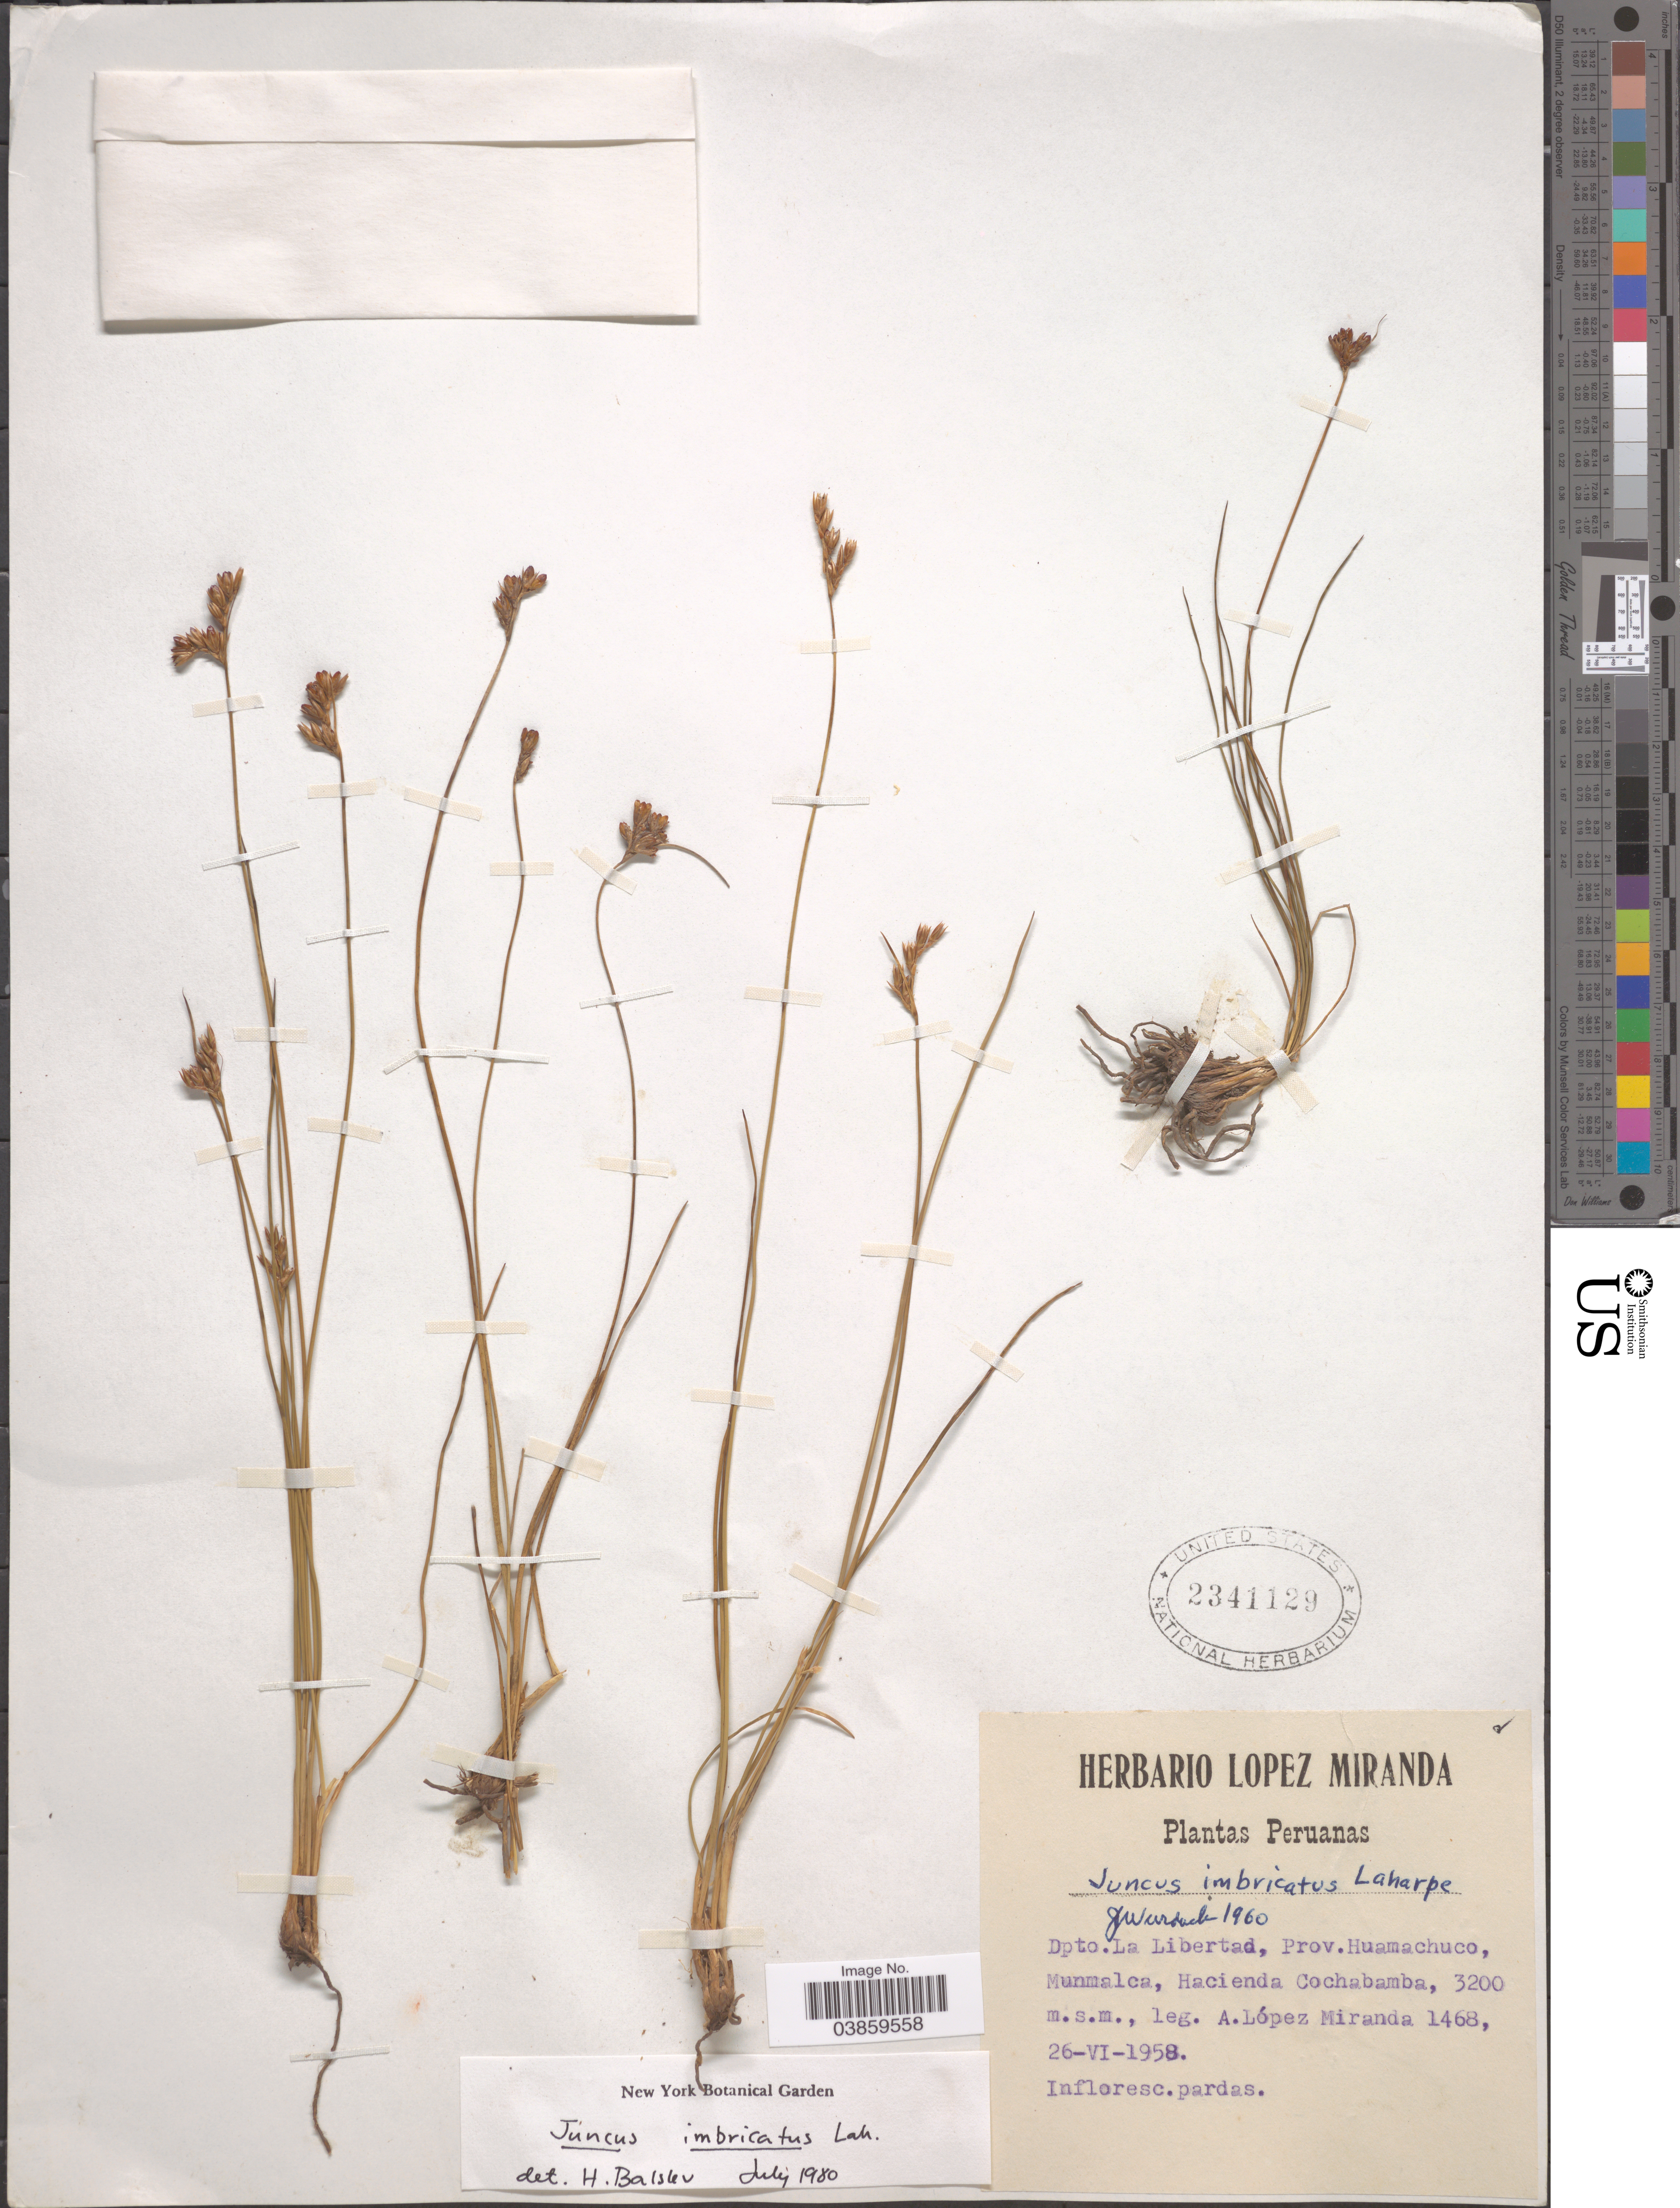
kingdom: Plantae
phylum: Tracheophyta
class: Liliopsida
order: Poales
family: Juncaceae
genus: Juncus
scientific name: Juncus imbricatus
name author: Laharpe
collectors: A. López M.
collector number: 1468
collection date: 1958-06-26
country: Peru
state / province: La Libertad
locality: Dpto. La Libertad, Prov. Huamachuco, Munmalca, Hacienda Cochabamba.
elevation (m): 3200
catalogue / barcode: US 2341129